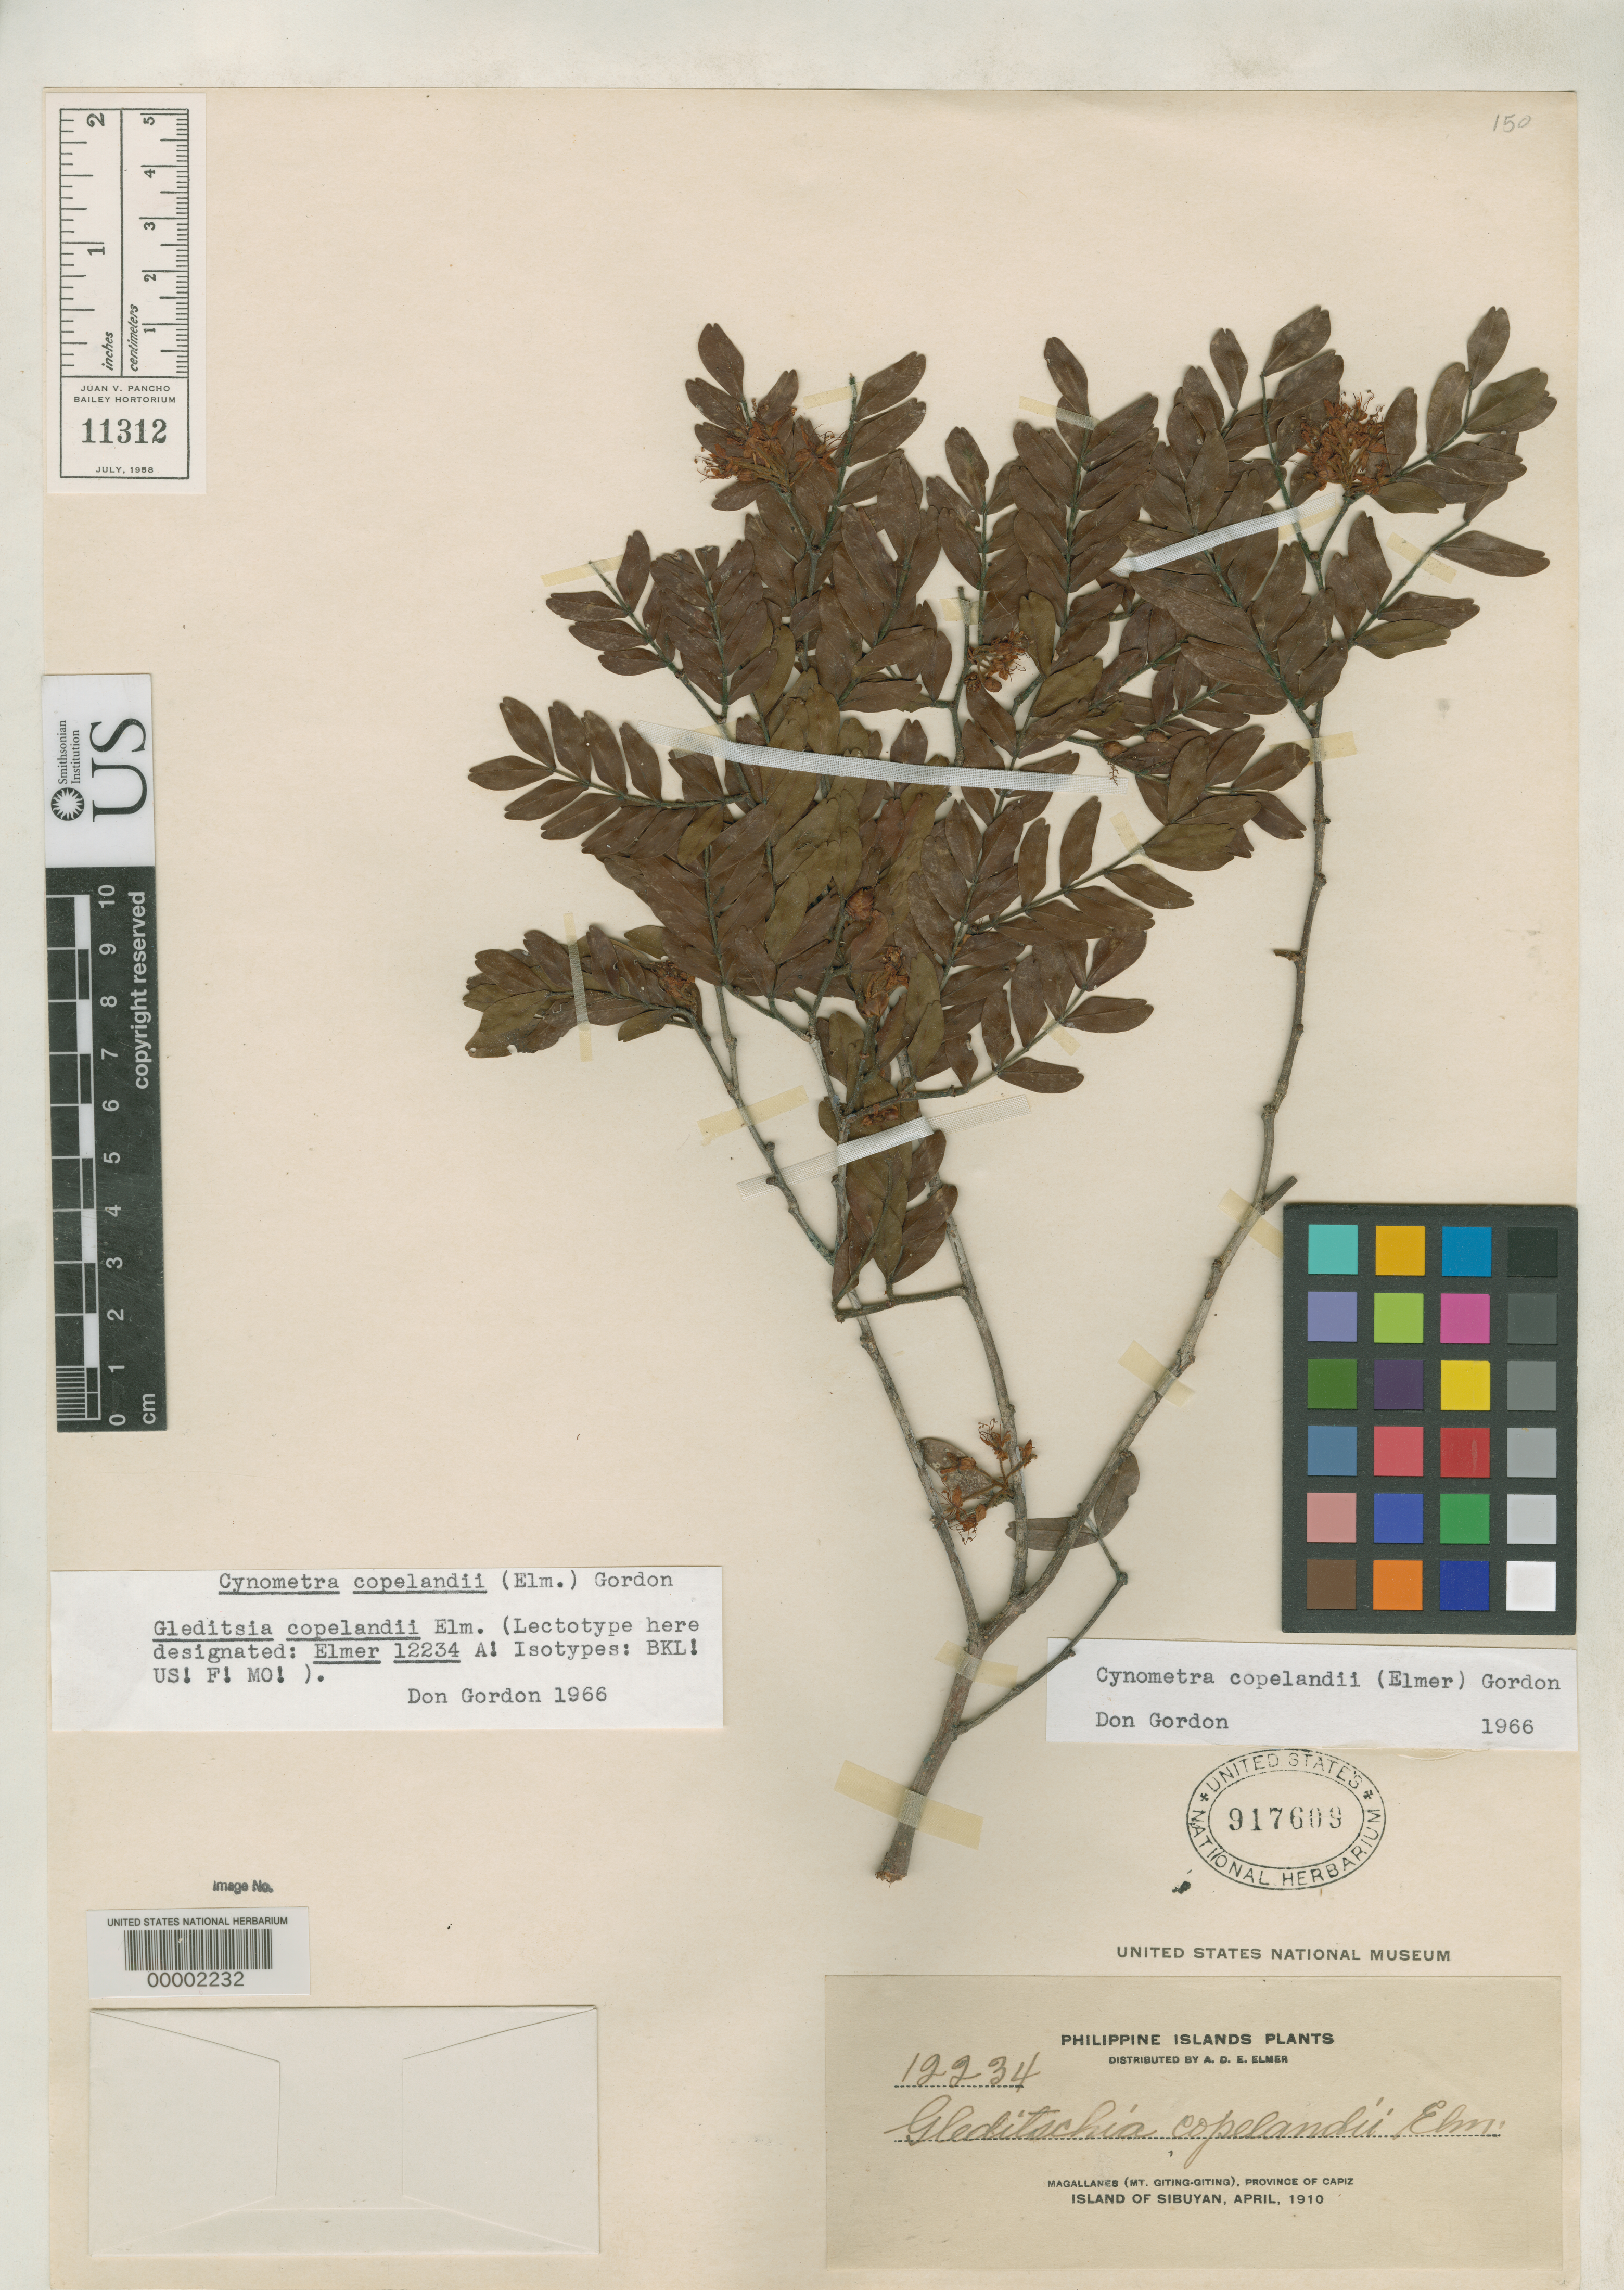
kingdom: Plantae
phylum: Tracheophyta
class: Magnoliopsida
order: Fabales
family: Fabaceae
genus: Gleditsia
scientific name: Gleditsia copelandii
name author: Elmer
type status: Isotype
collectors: A. D. E. Elmer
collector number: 12234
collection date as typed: Apr 1910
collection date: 1910-04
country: Philippines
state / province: Mimaropa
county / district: Romblon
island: Sibuyan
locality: Magallanes (Mt. Giting-Giting), Province of Capiz, Island of Sibuyan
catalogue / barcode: US 917609